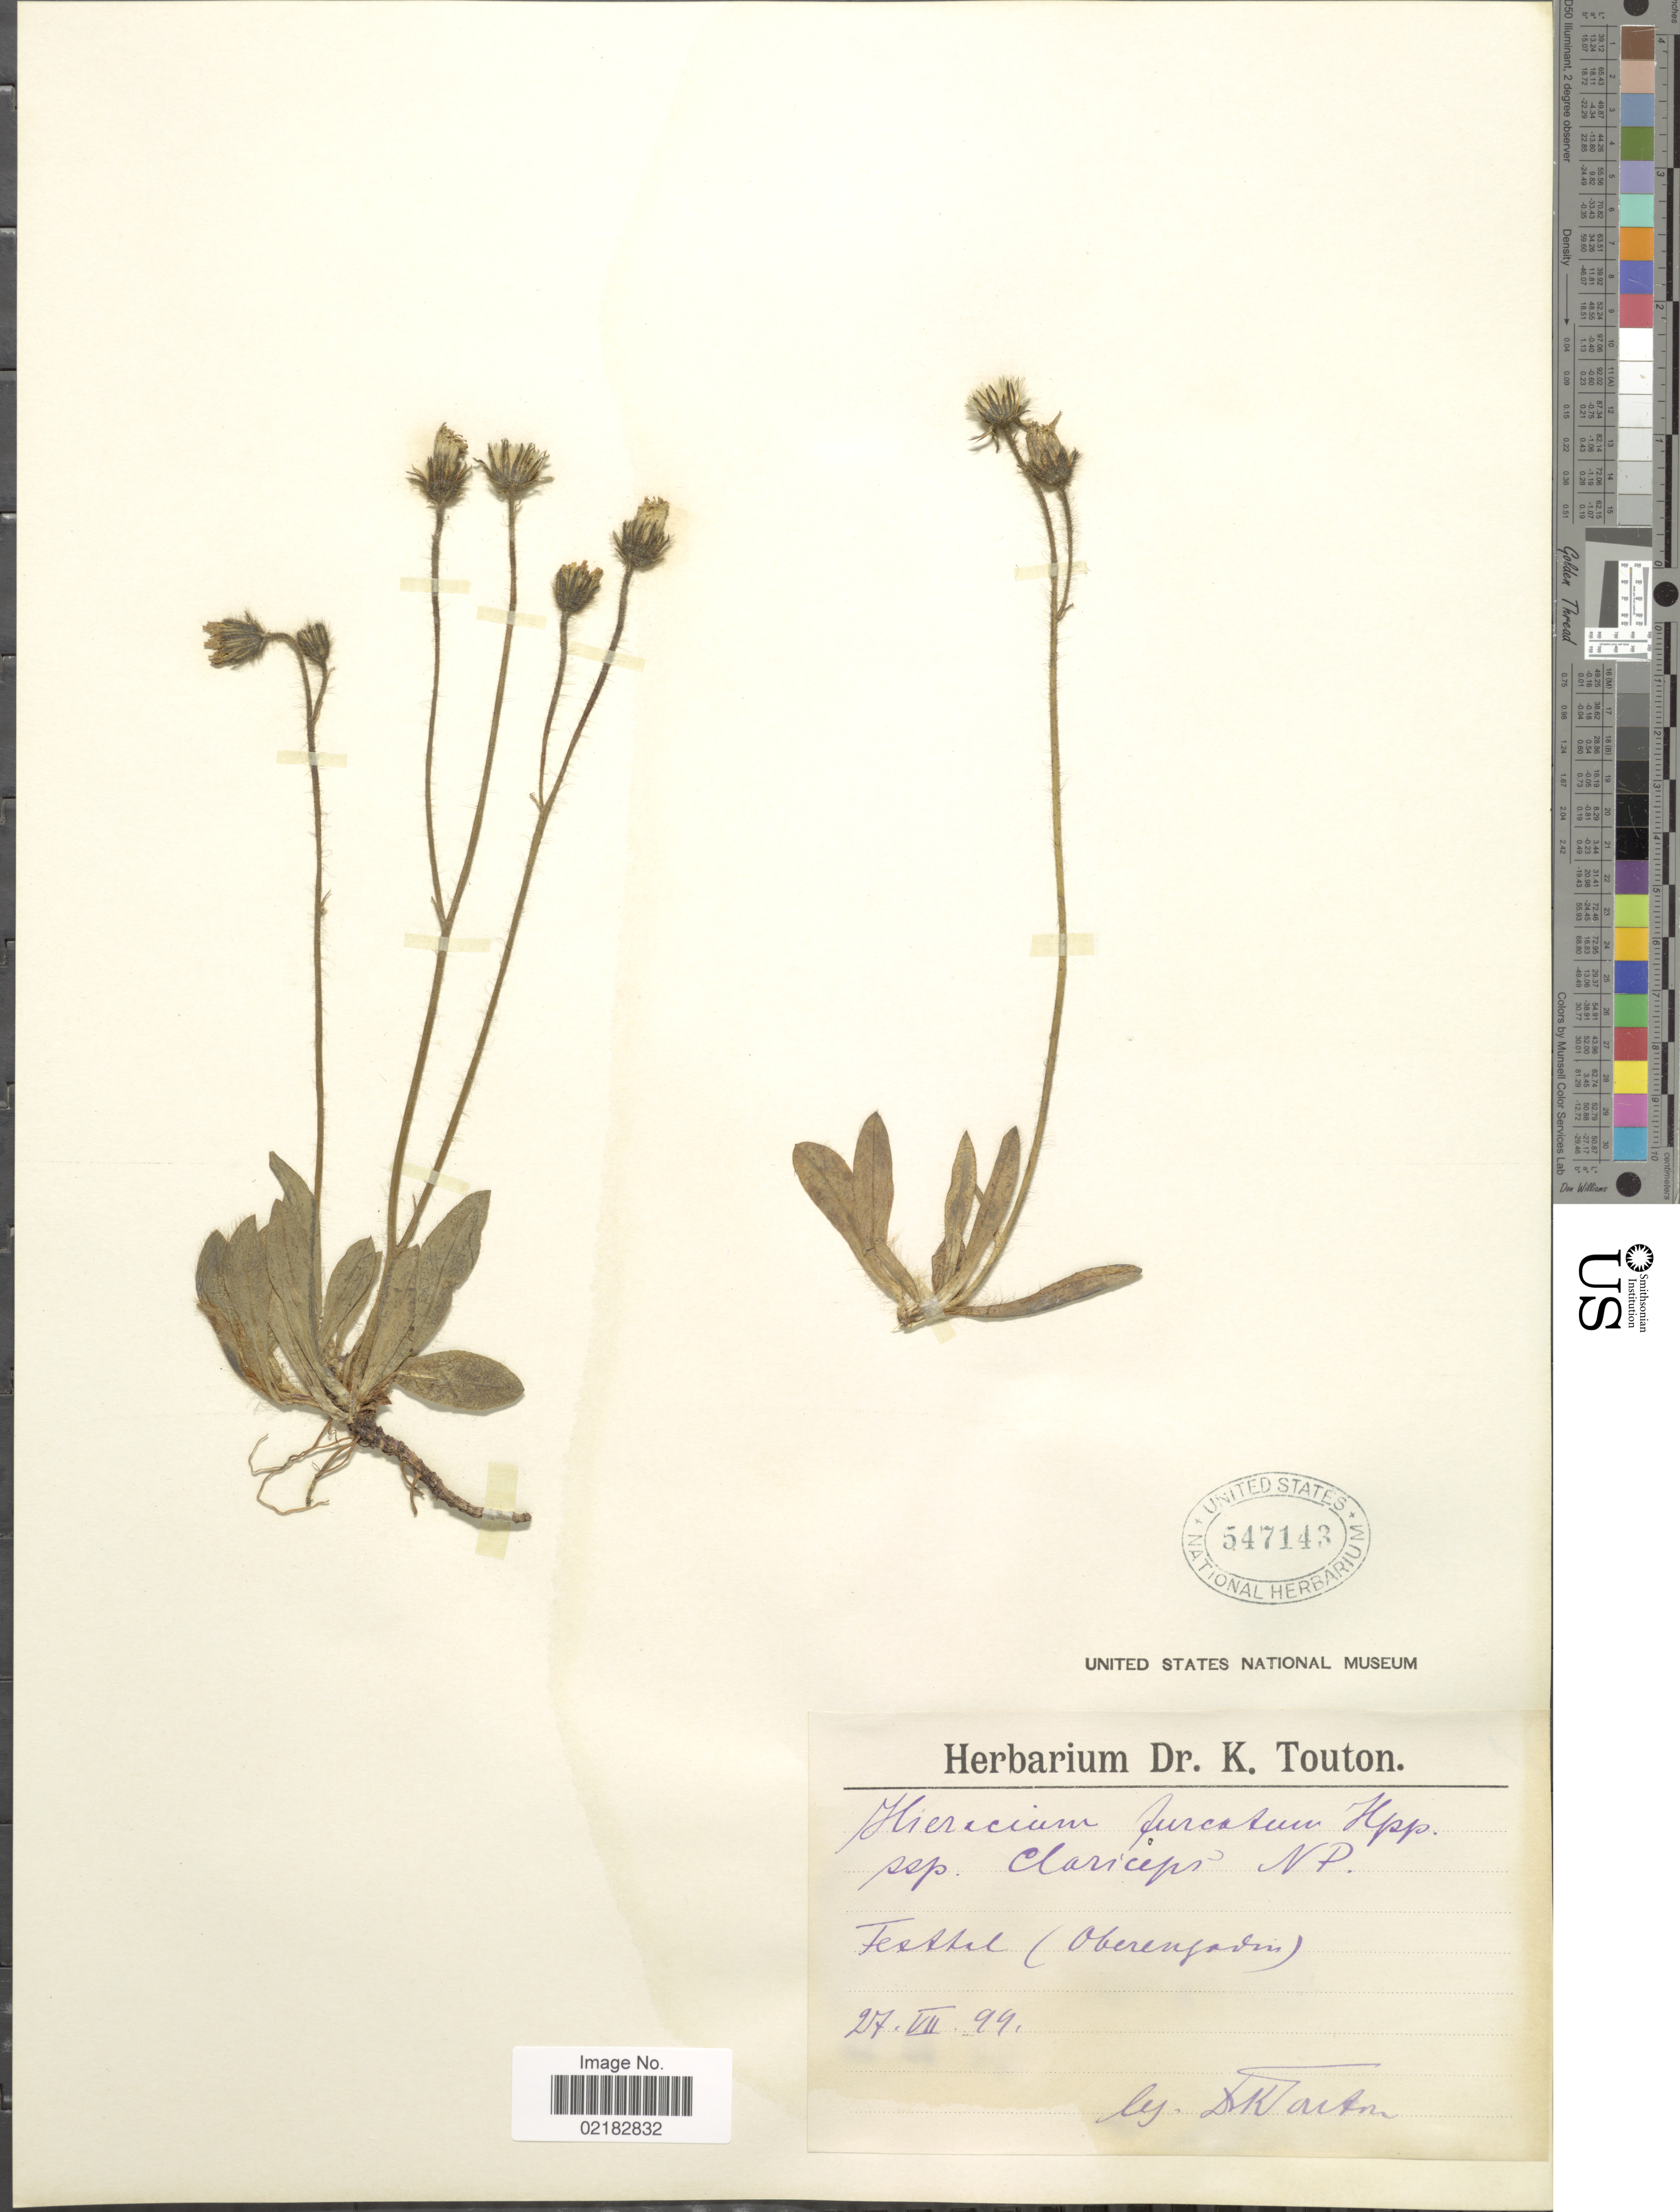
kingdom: Plantae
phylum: Tracheophyta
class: Magnoliopsida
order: Asterales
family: Asteraceae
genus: Pilosella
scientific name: Pilosella acutifolia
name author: (Vill.) Arvet-Touvet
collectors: K. Touton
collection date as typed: Transcribed d/m/y: 27/7/99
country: Austria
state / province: Oberosterreich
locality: Oberenjaven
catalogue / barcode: US 547143